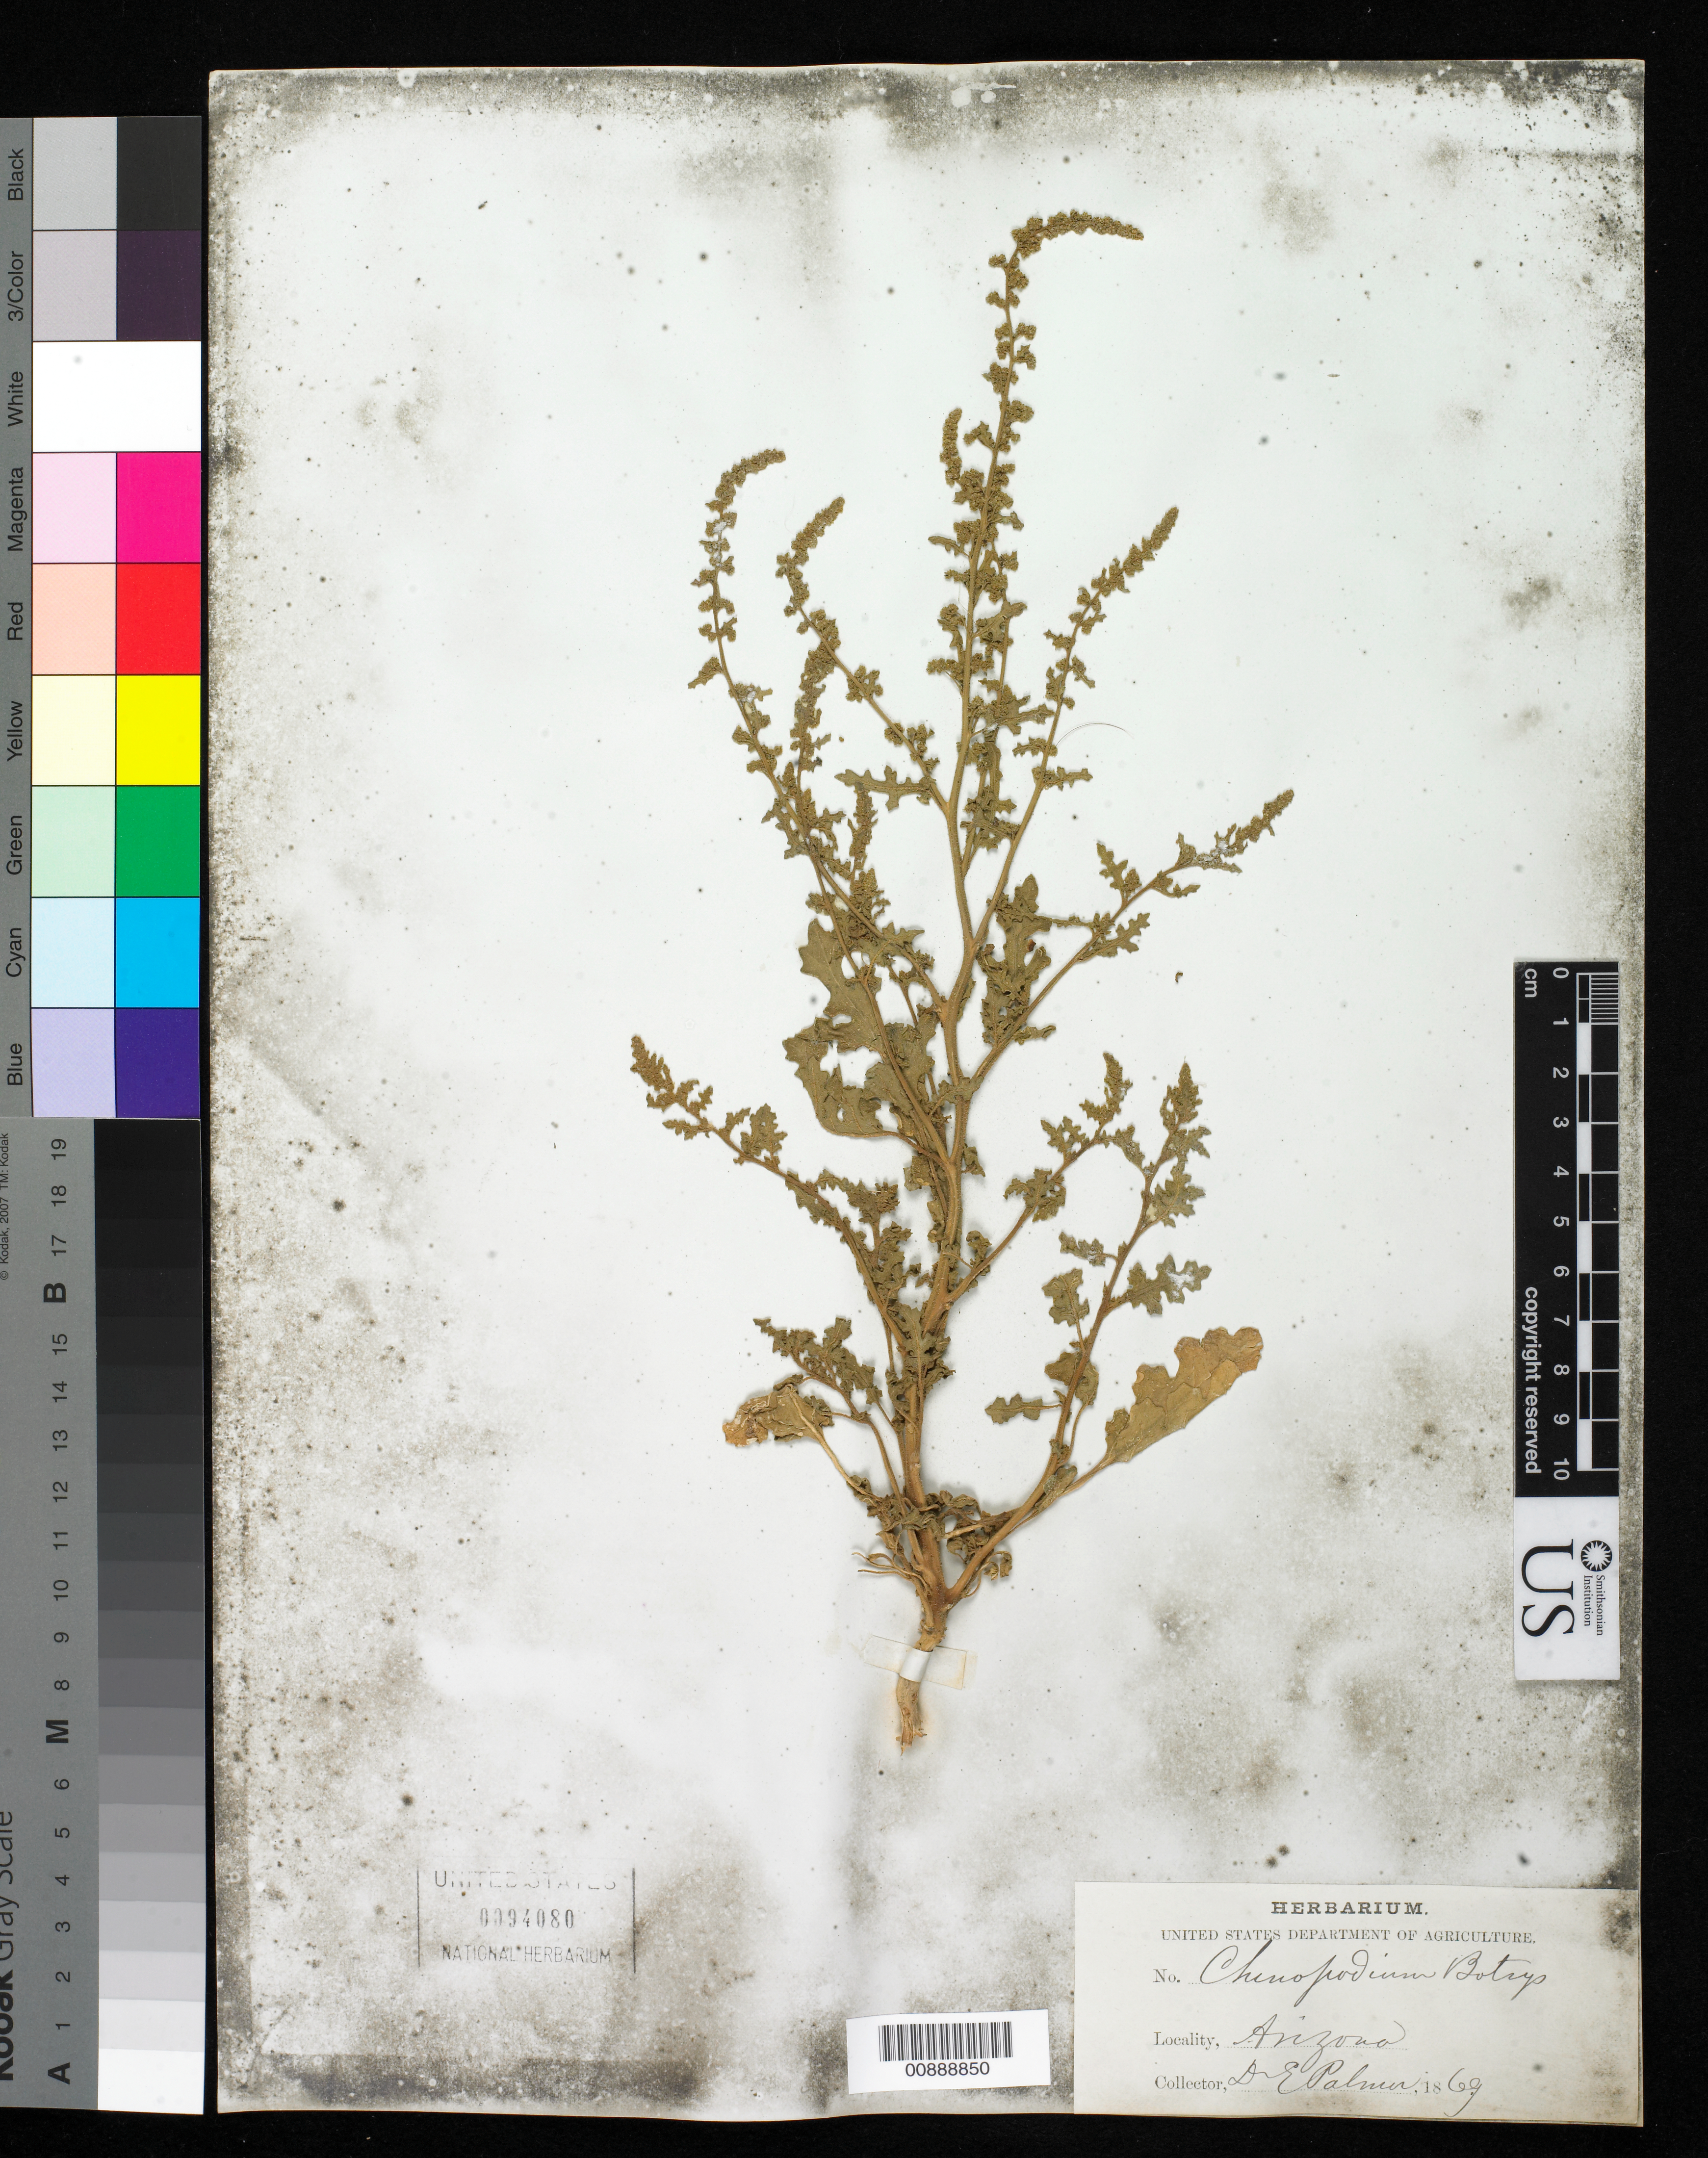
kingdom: Plantae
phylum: Tracheophyta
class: Magnoliopsida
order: Caryophyllales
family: Amaranthaceae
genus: Chenopodium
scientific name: Chenopodium botrys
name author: L.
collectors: E. Palmer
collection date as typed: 1869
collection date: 1869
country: United States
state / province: Arizona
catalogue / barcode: US 94080